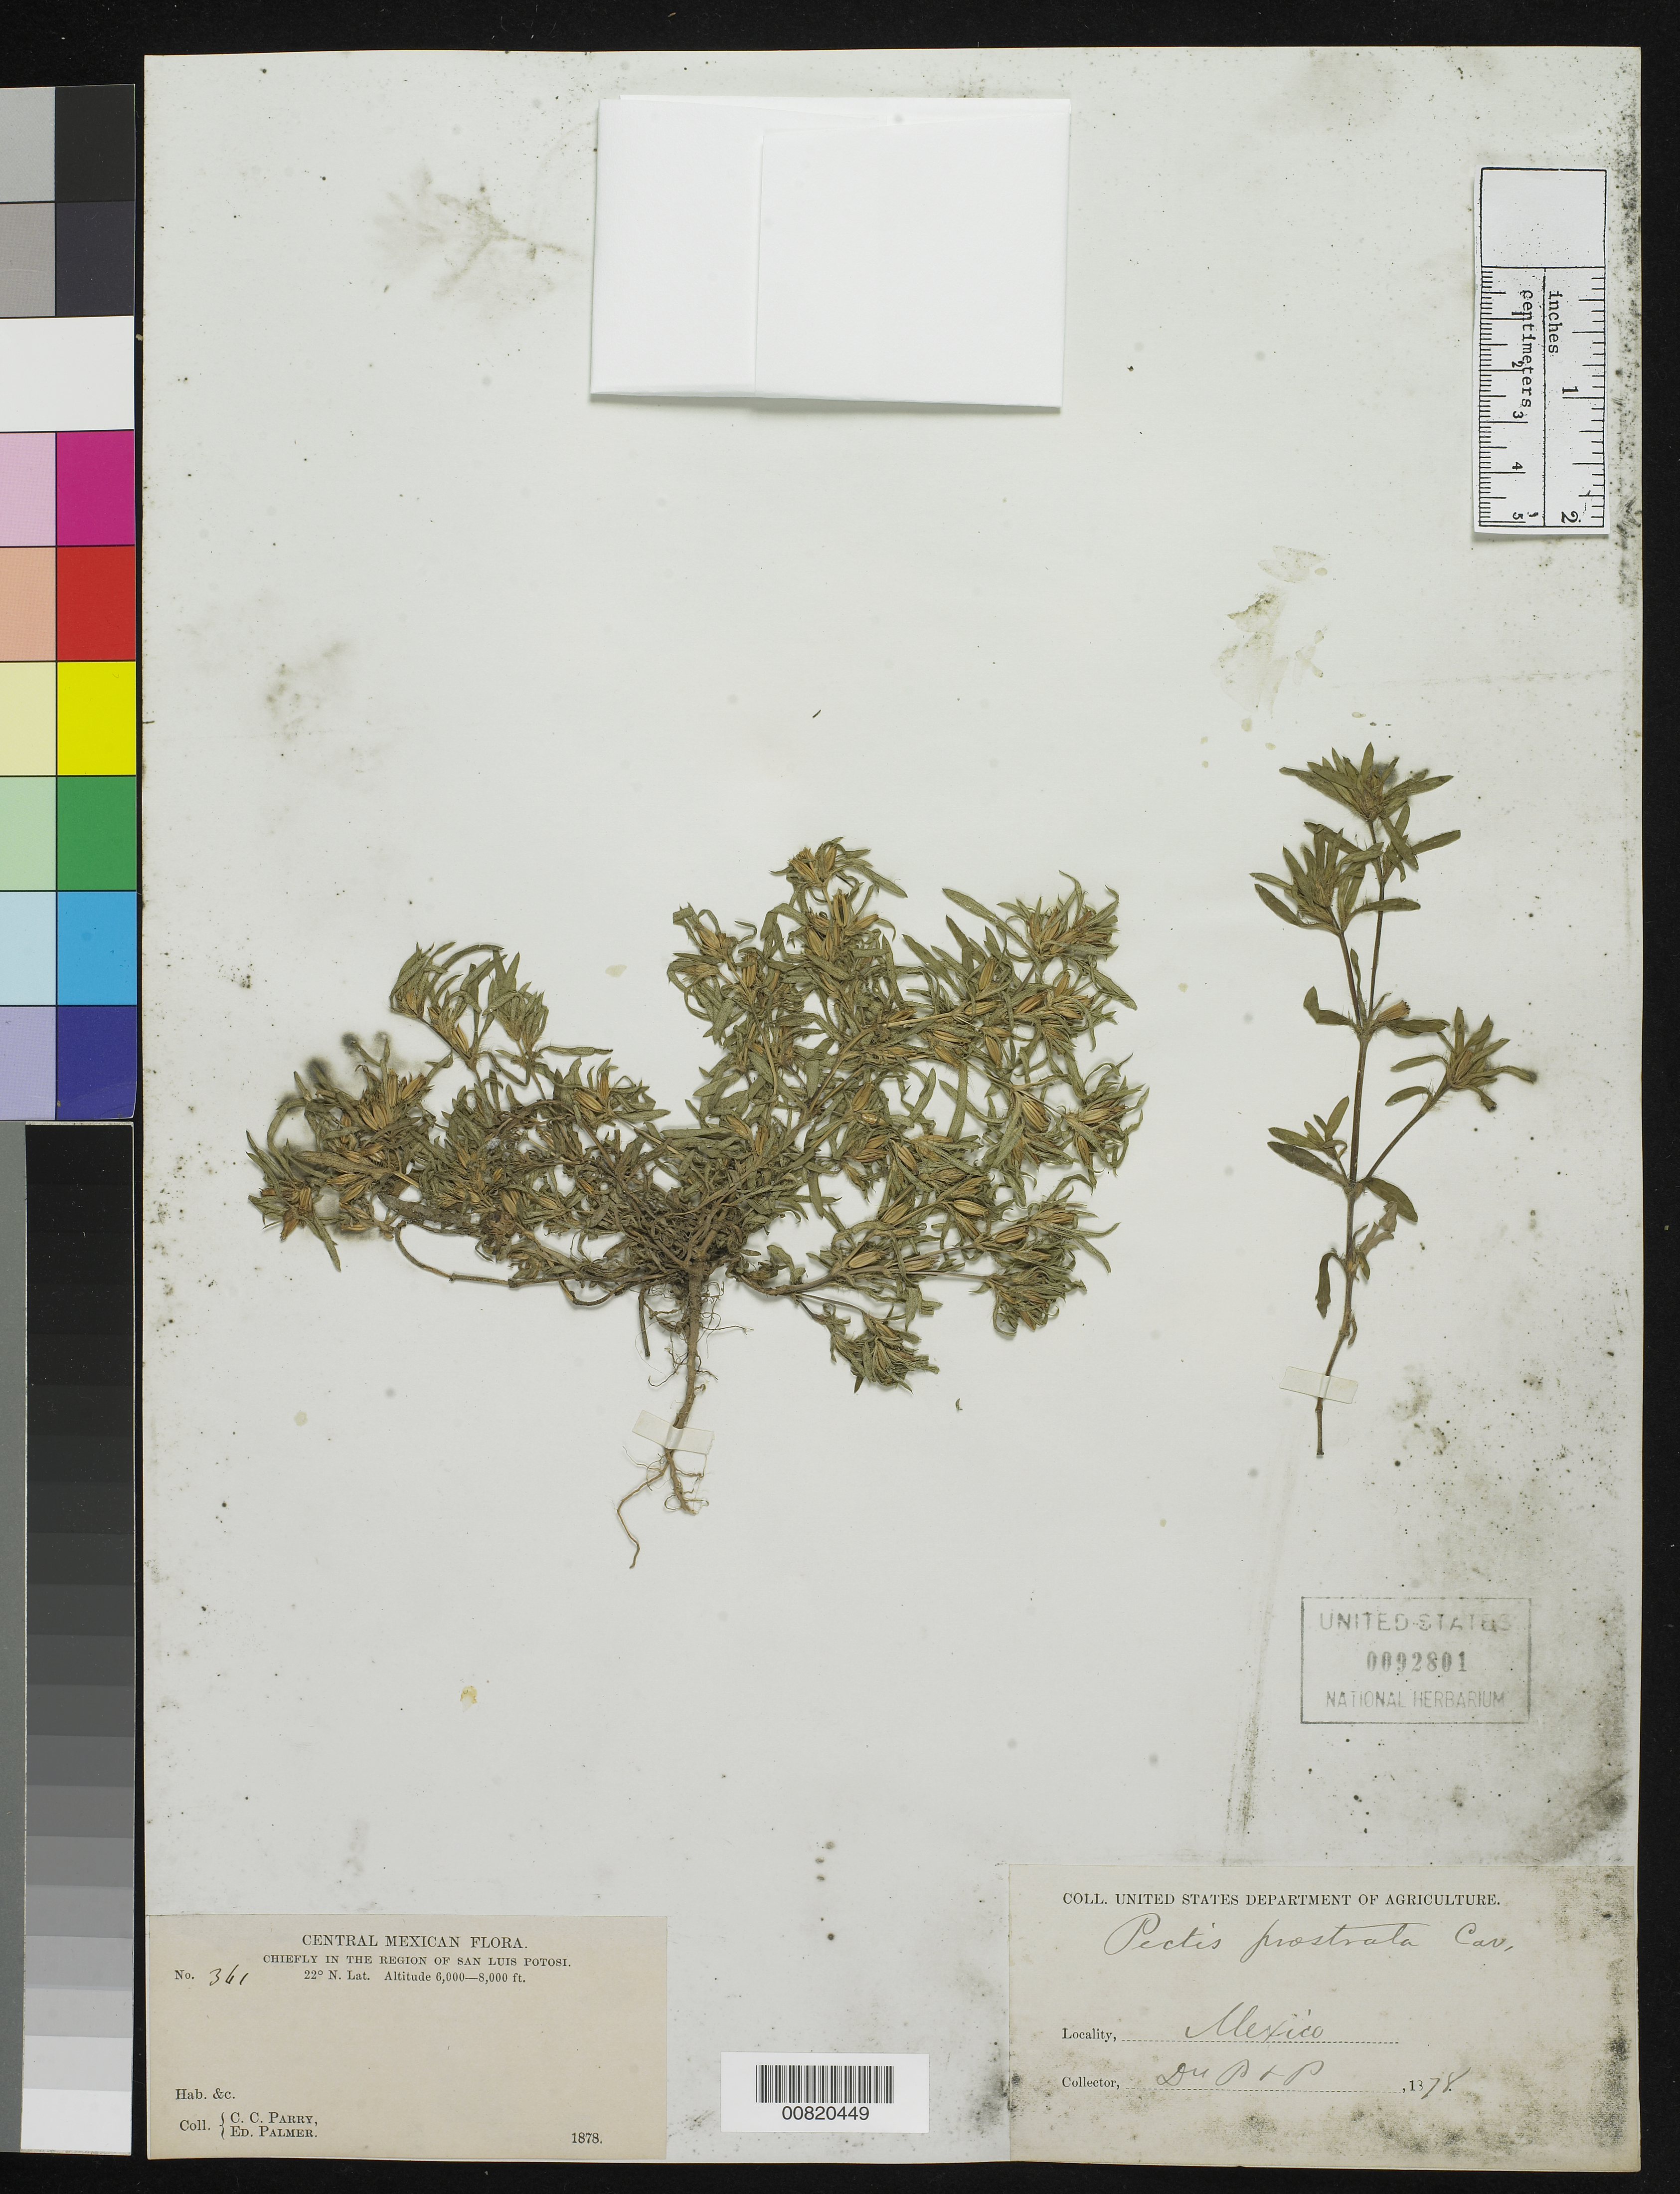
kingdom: Plantae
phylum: Tracheophyta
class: Magnoliopsida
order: Asterales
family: Asteraceae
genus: Pectis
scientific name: Pectis prostrata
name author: Cav.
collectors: C. C. Parry & E. Palmer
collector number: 361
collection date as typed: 1878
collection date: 1878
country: Mexico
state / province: San Luis Potosí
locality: Chiefly in the region of San Luis Potosí.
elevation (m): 1829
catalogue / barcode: US 92801